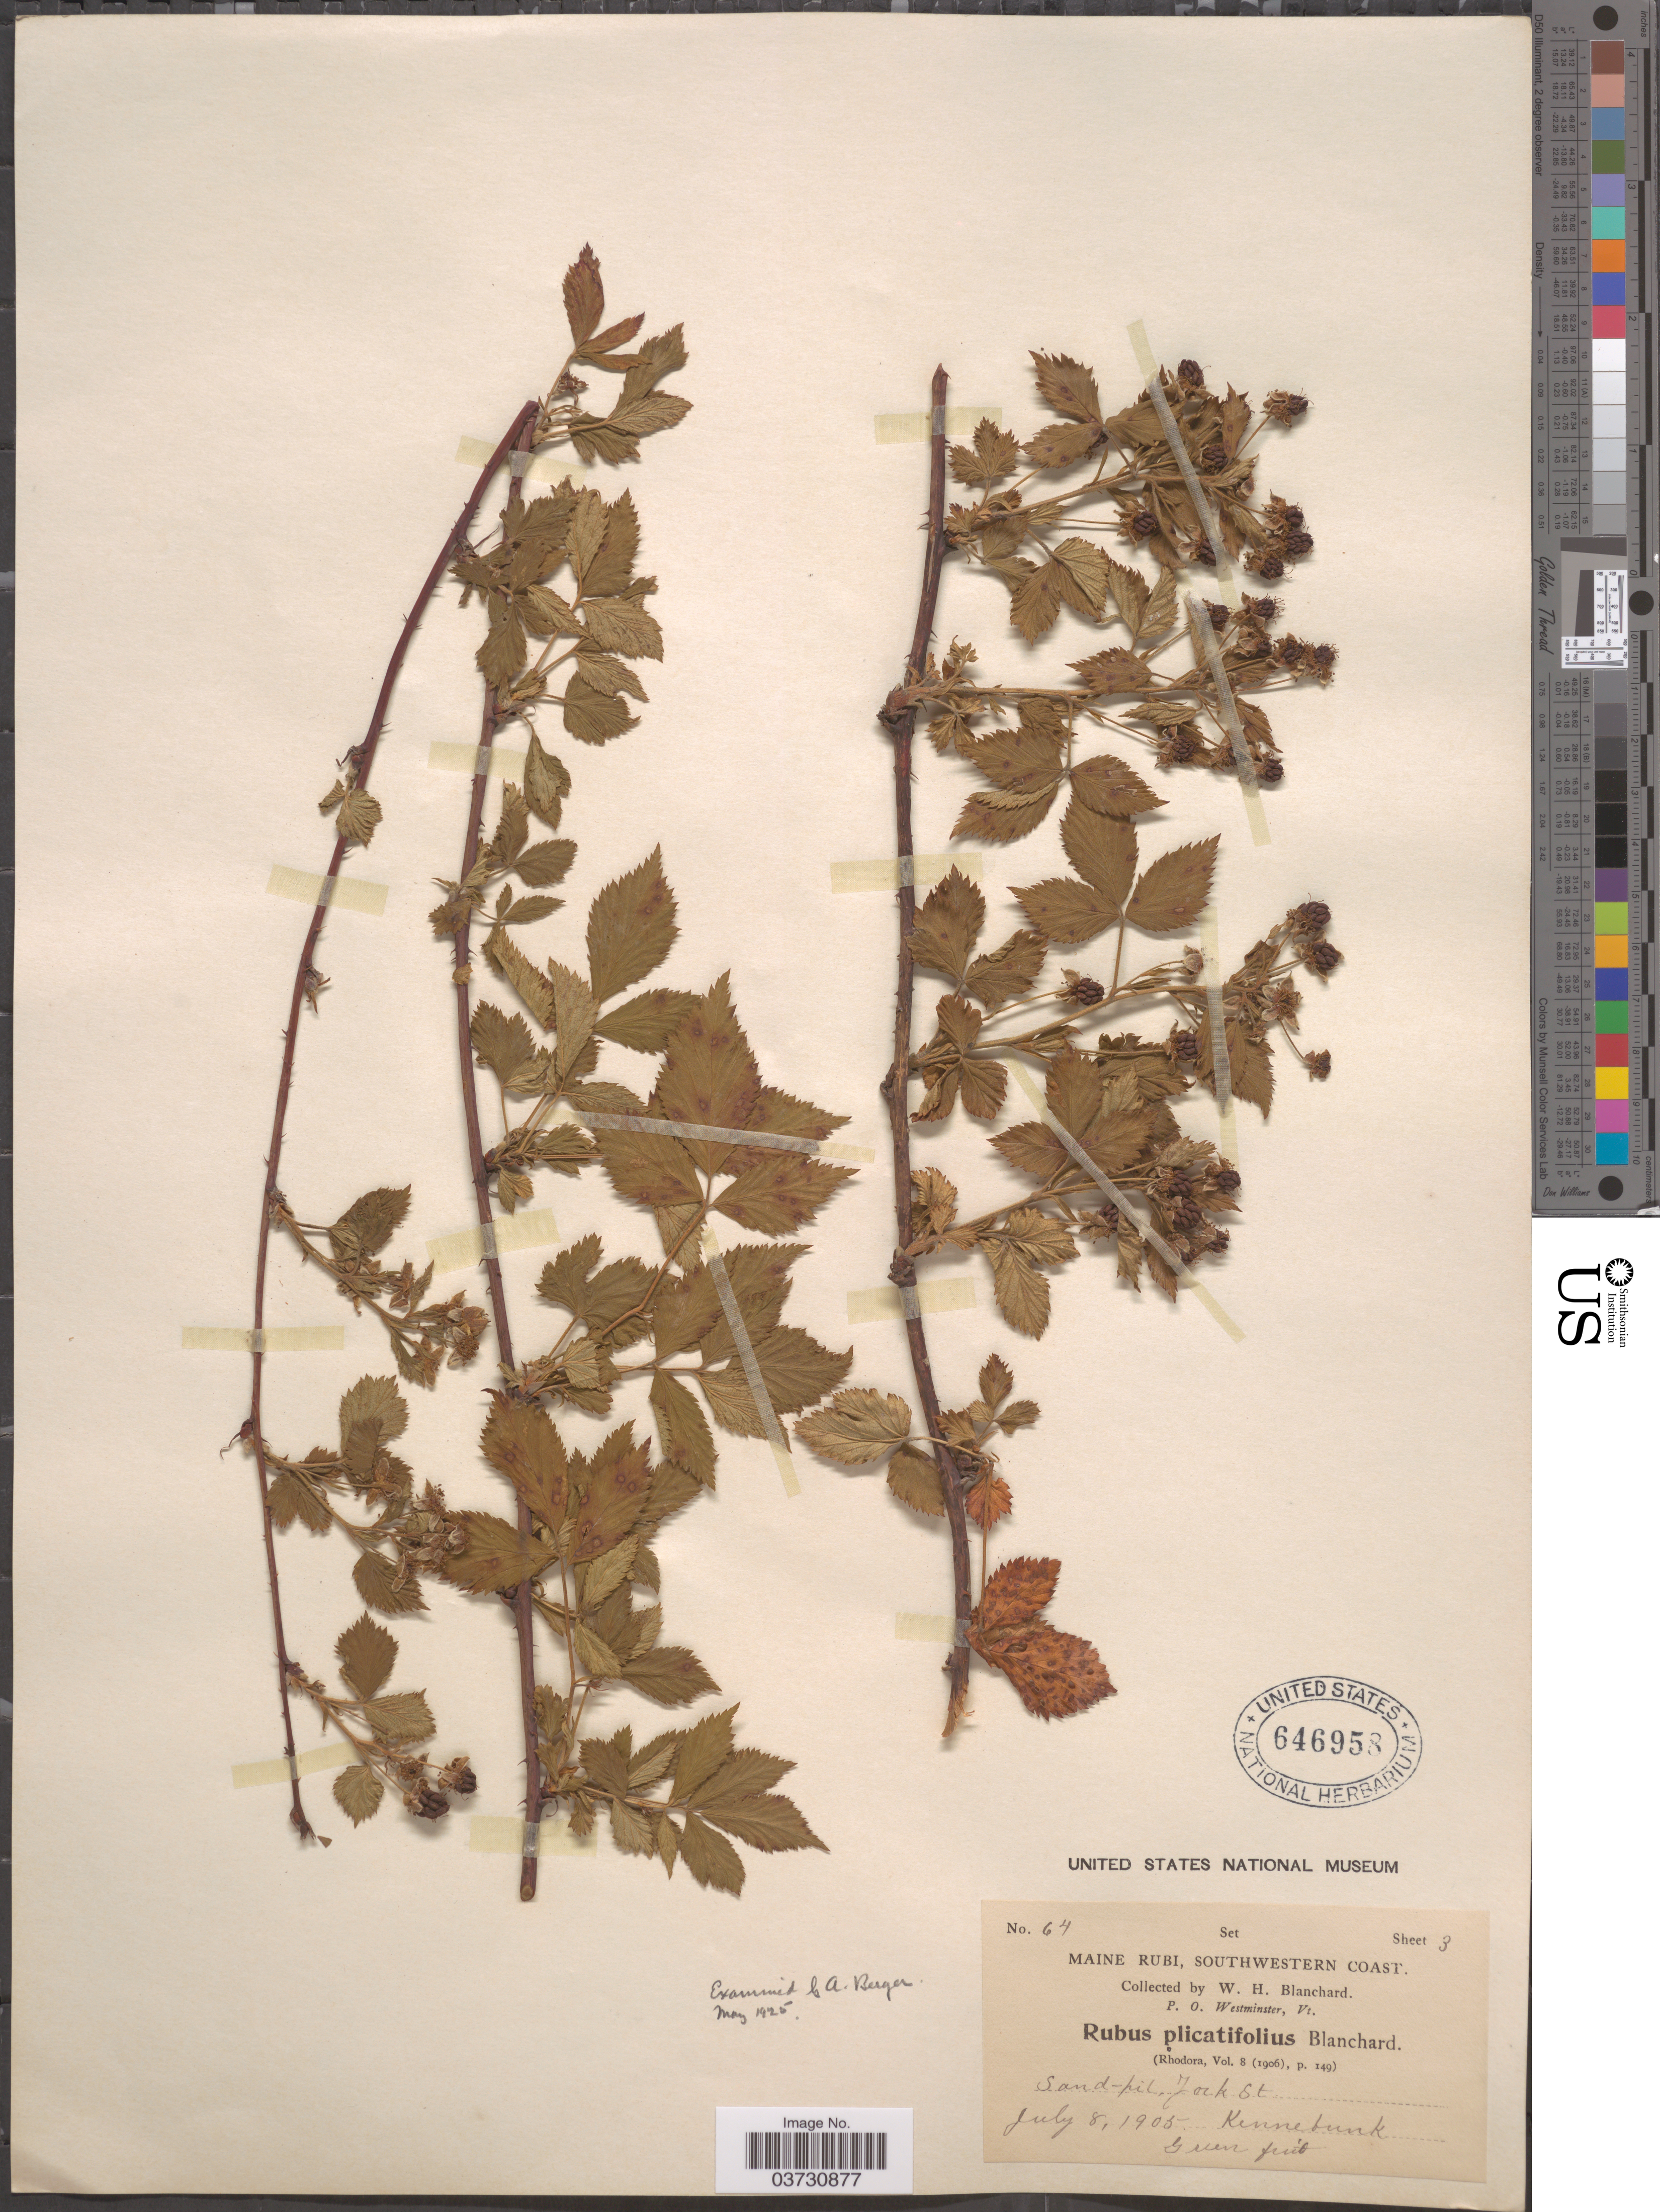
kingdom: Plantae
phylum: Tracheophyta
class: Magnoliopsida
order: Rosales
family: Rosaceae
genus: Rubus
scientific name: Rubus plicatifolius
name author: Blanch.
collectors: W. H. Blanchard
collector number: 64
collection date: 1905-07-08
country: United States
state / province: Maine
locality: Southwestern Coast. Sand-pit, Fork St. Kennebunk.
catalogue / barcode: US 646958